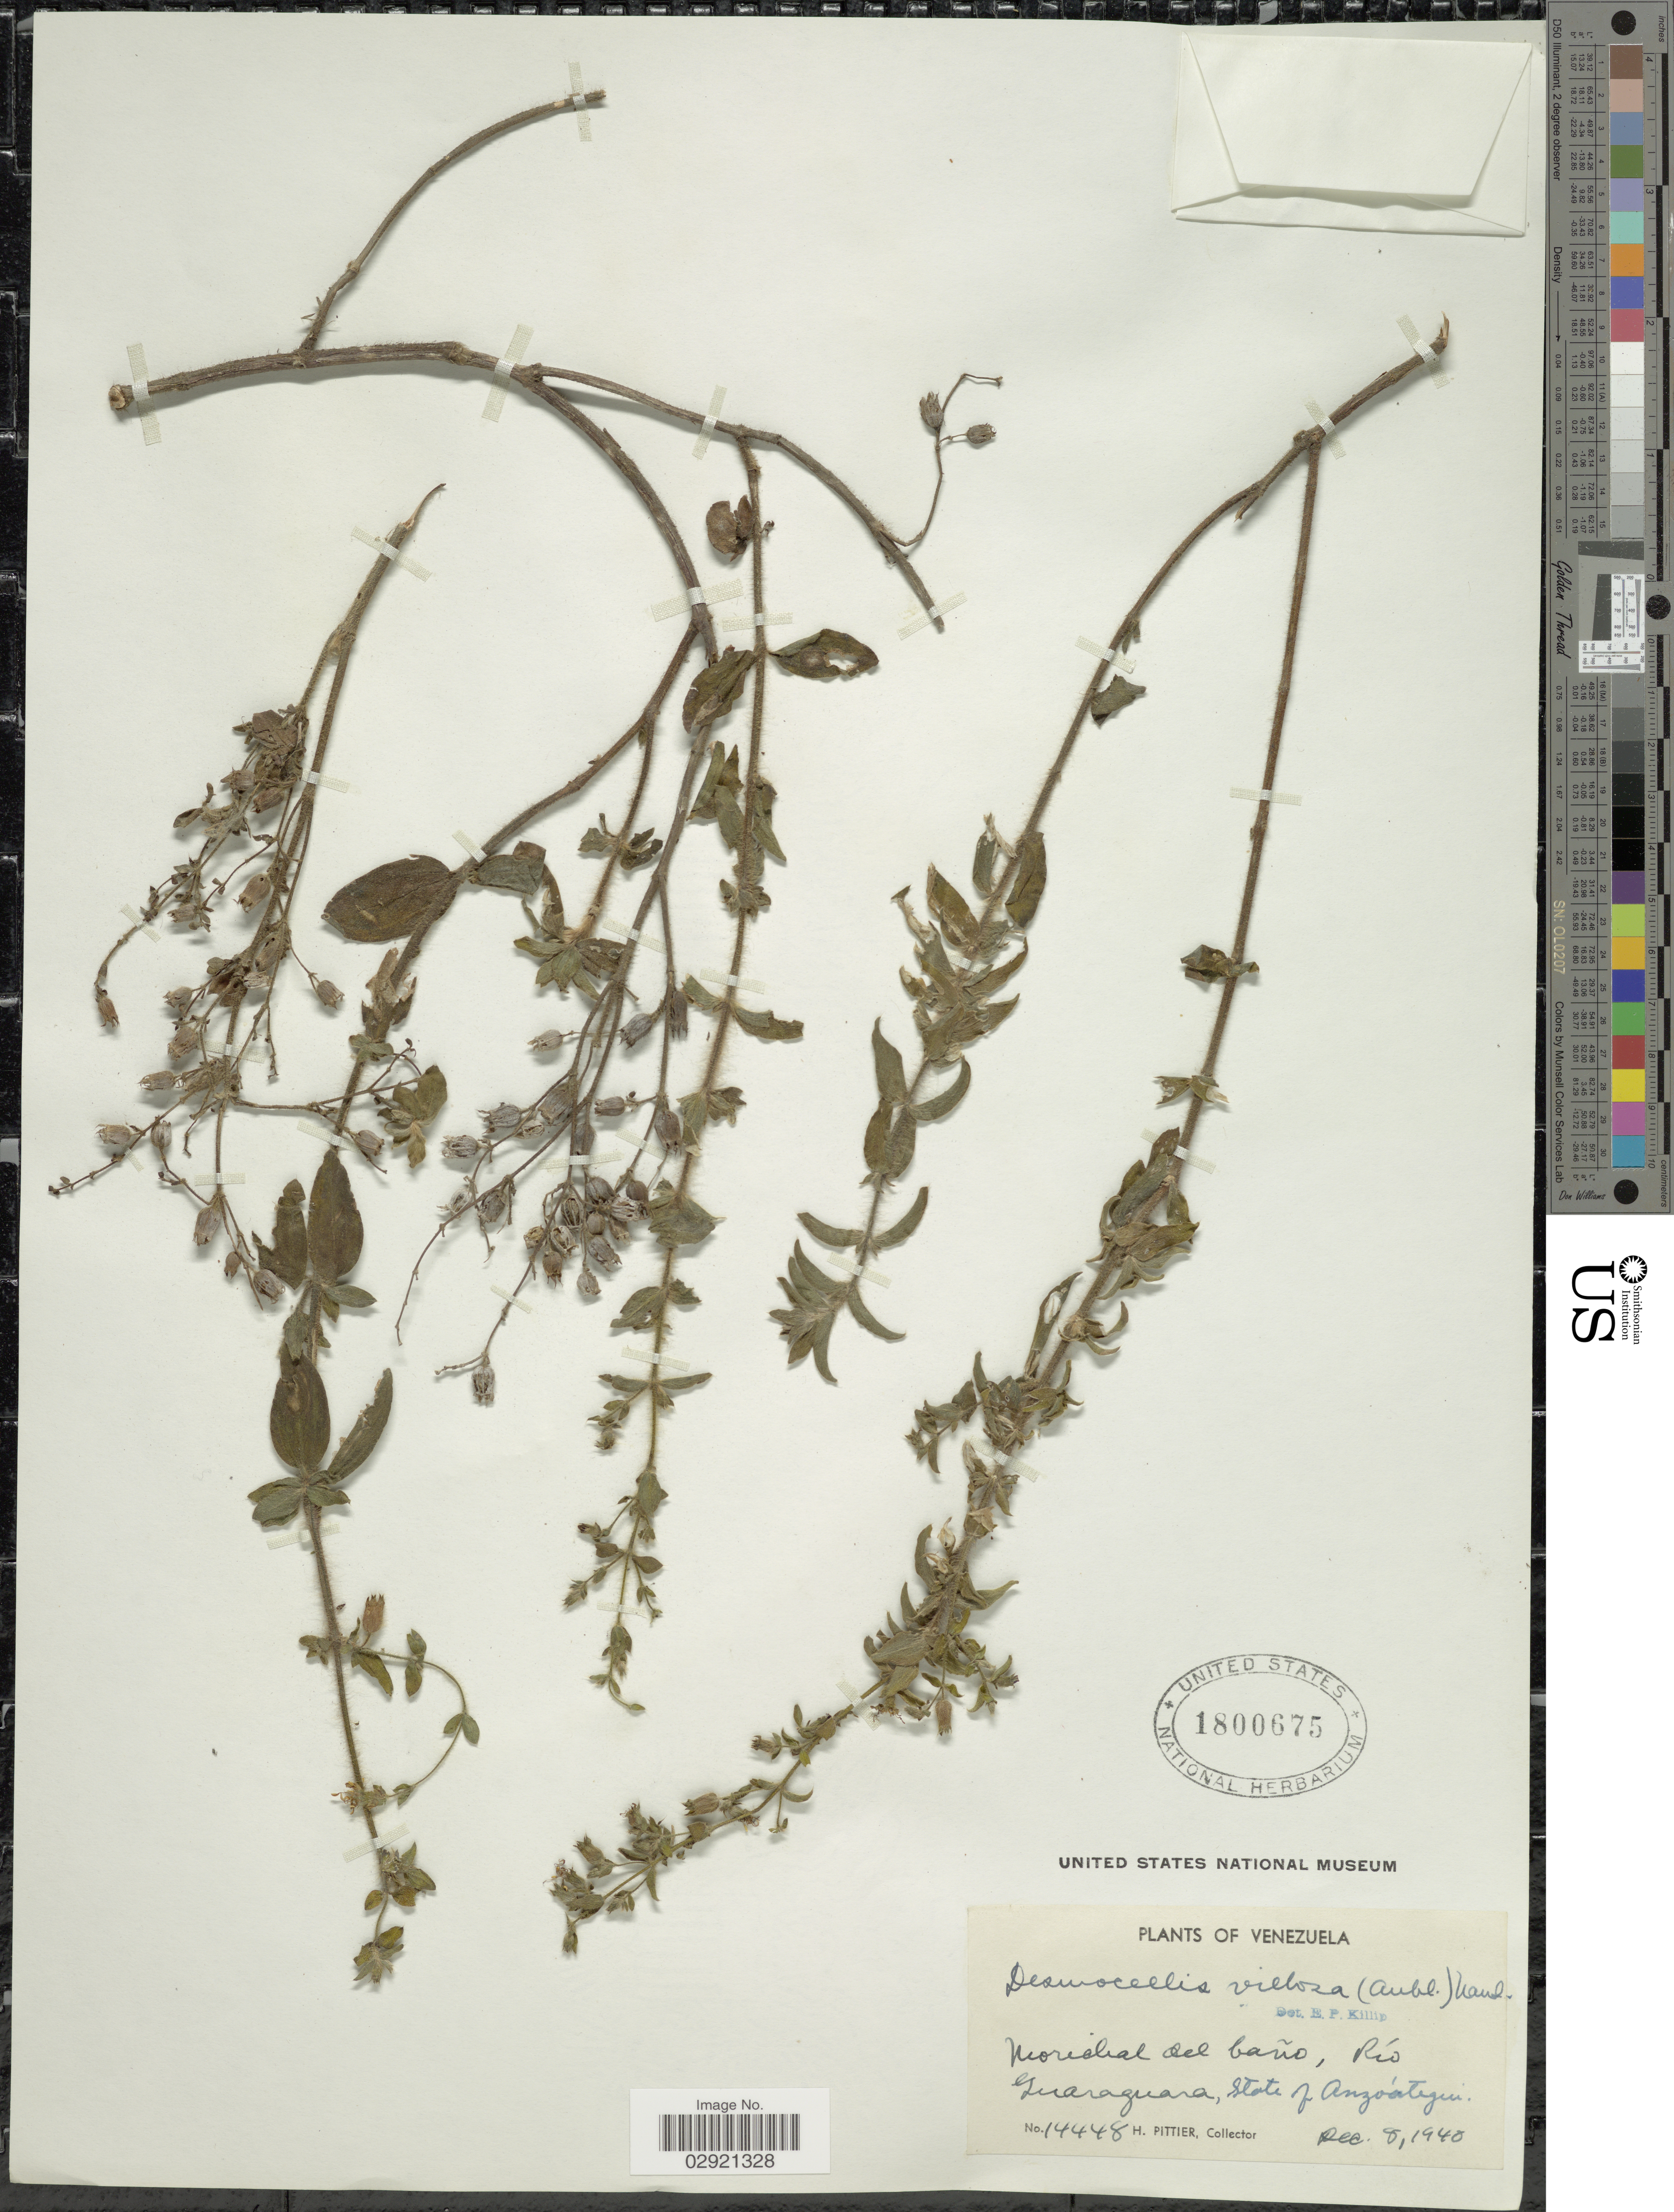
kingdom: Plantae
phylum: Tracheophyta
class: Magnoliopsida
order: Myrtales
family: Melastomataceae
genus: Desmoscelis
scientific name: Desmoscelis villosa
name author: (Aubl.) Naudin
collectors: H. F. Pittier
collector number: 14448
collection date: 1940-12-08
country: Venezuela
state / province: Anzoategui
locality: Morichal del baño, Río Guaraguara.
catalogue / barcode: US 1800675